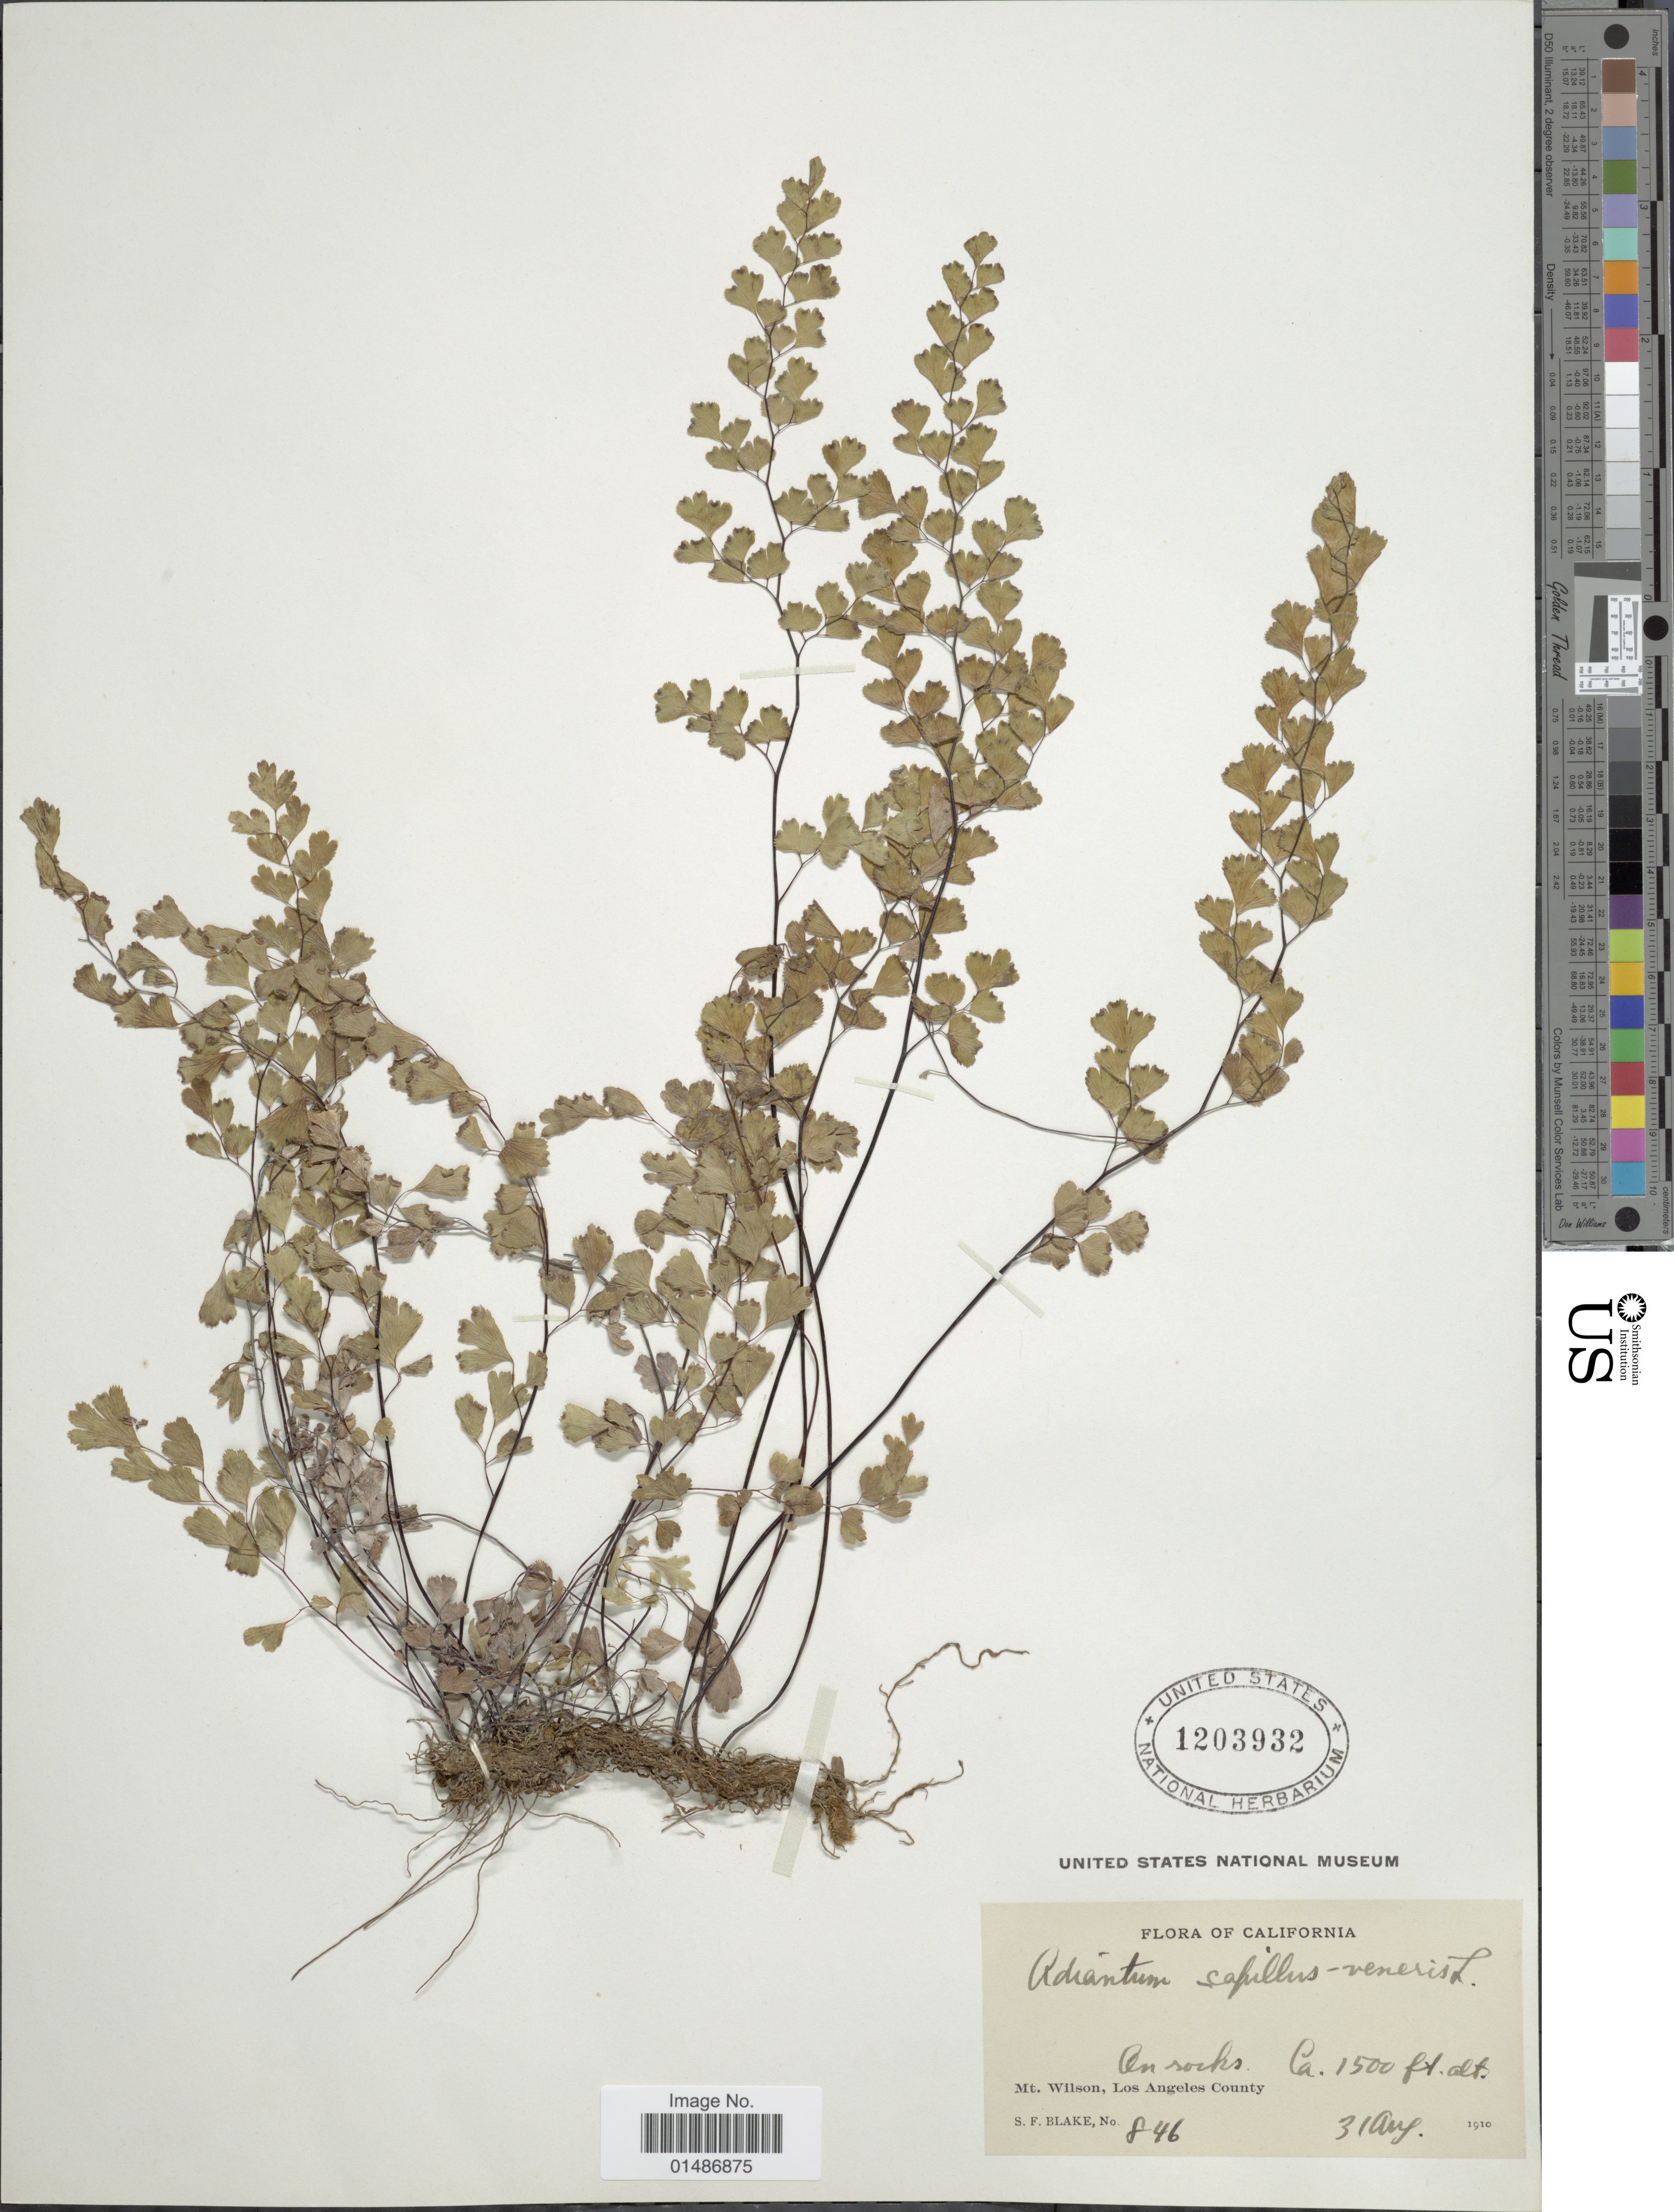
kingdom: Plantae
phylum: Tracheophyta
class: Polypodiopsida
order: Polypodiales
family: Pteridaceae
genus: Adiantum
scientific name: Adiantum capillus-veneris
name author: L.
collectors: S. Blake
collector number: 846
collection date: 1910-08-31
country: United States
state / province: California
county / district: Los Angeles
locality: Mt. Wilson, Los Angeles County.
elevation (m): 457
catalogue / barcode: US 1203932